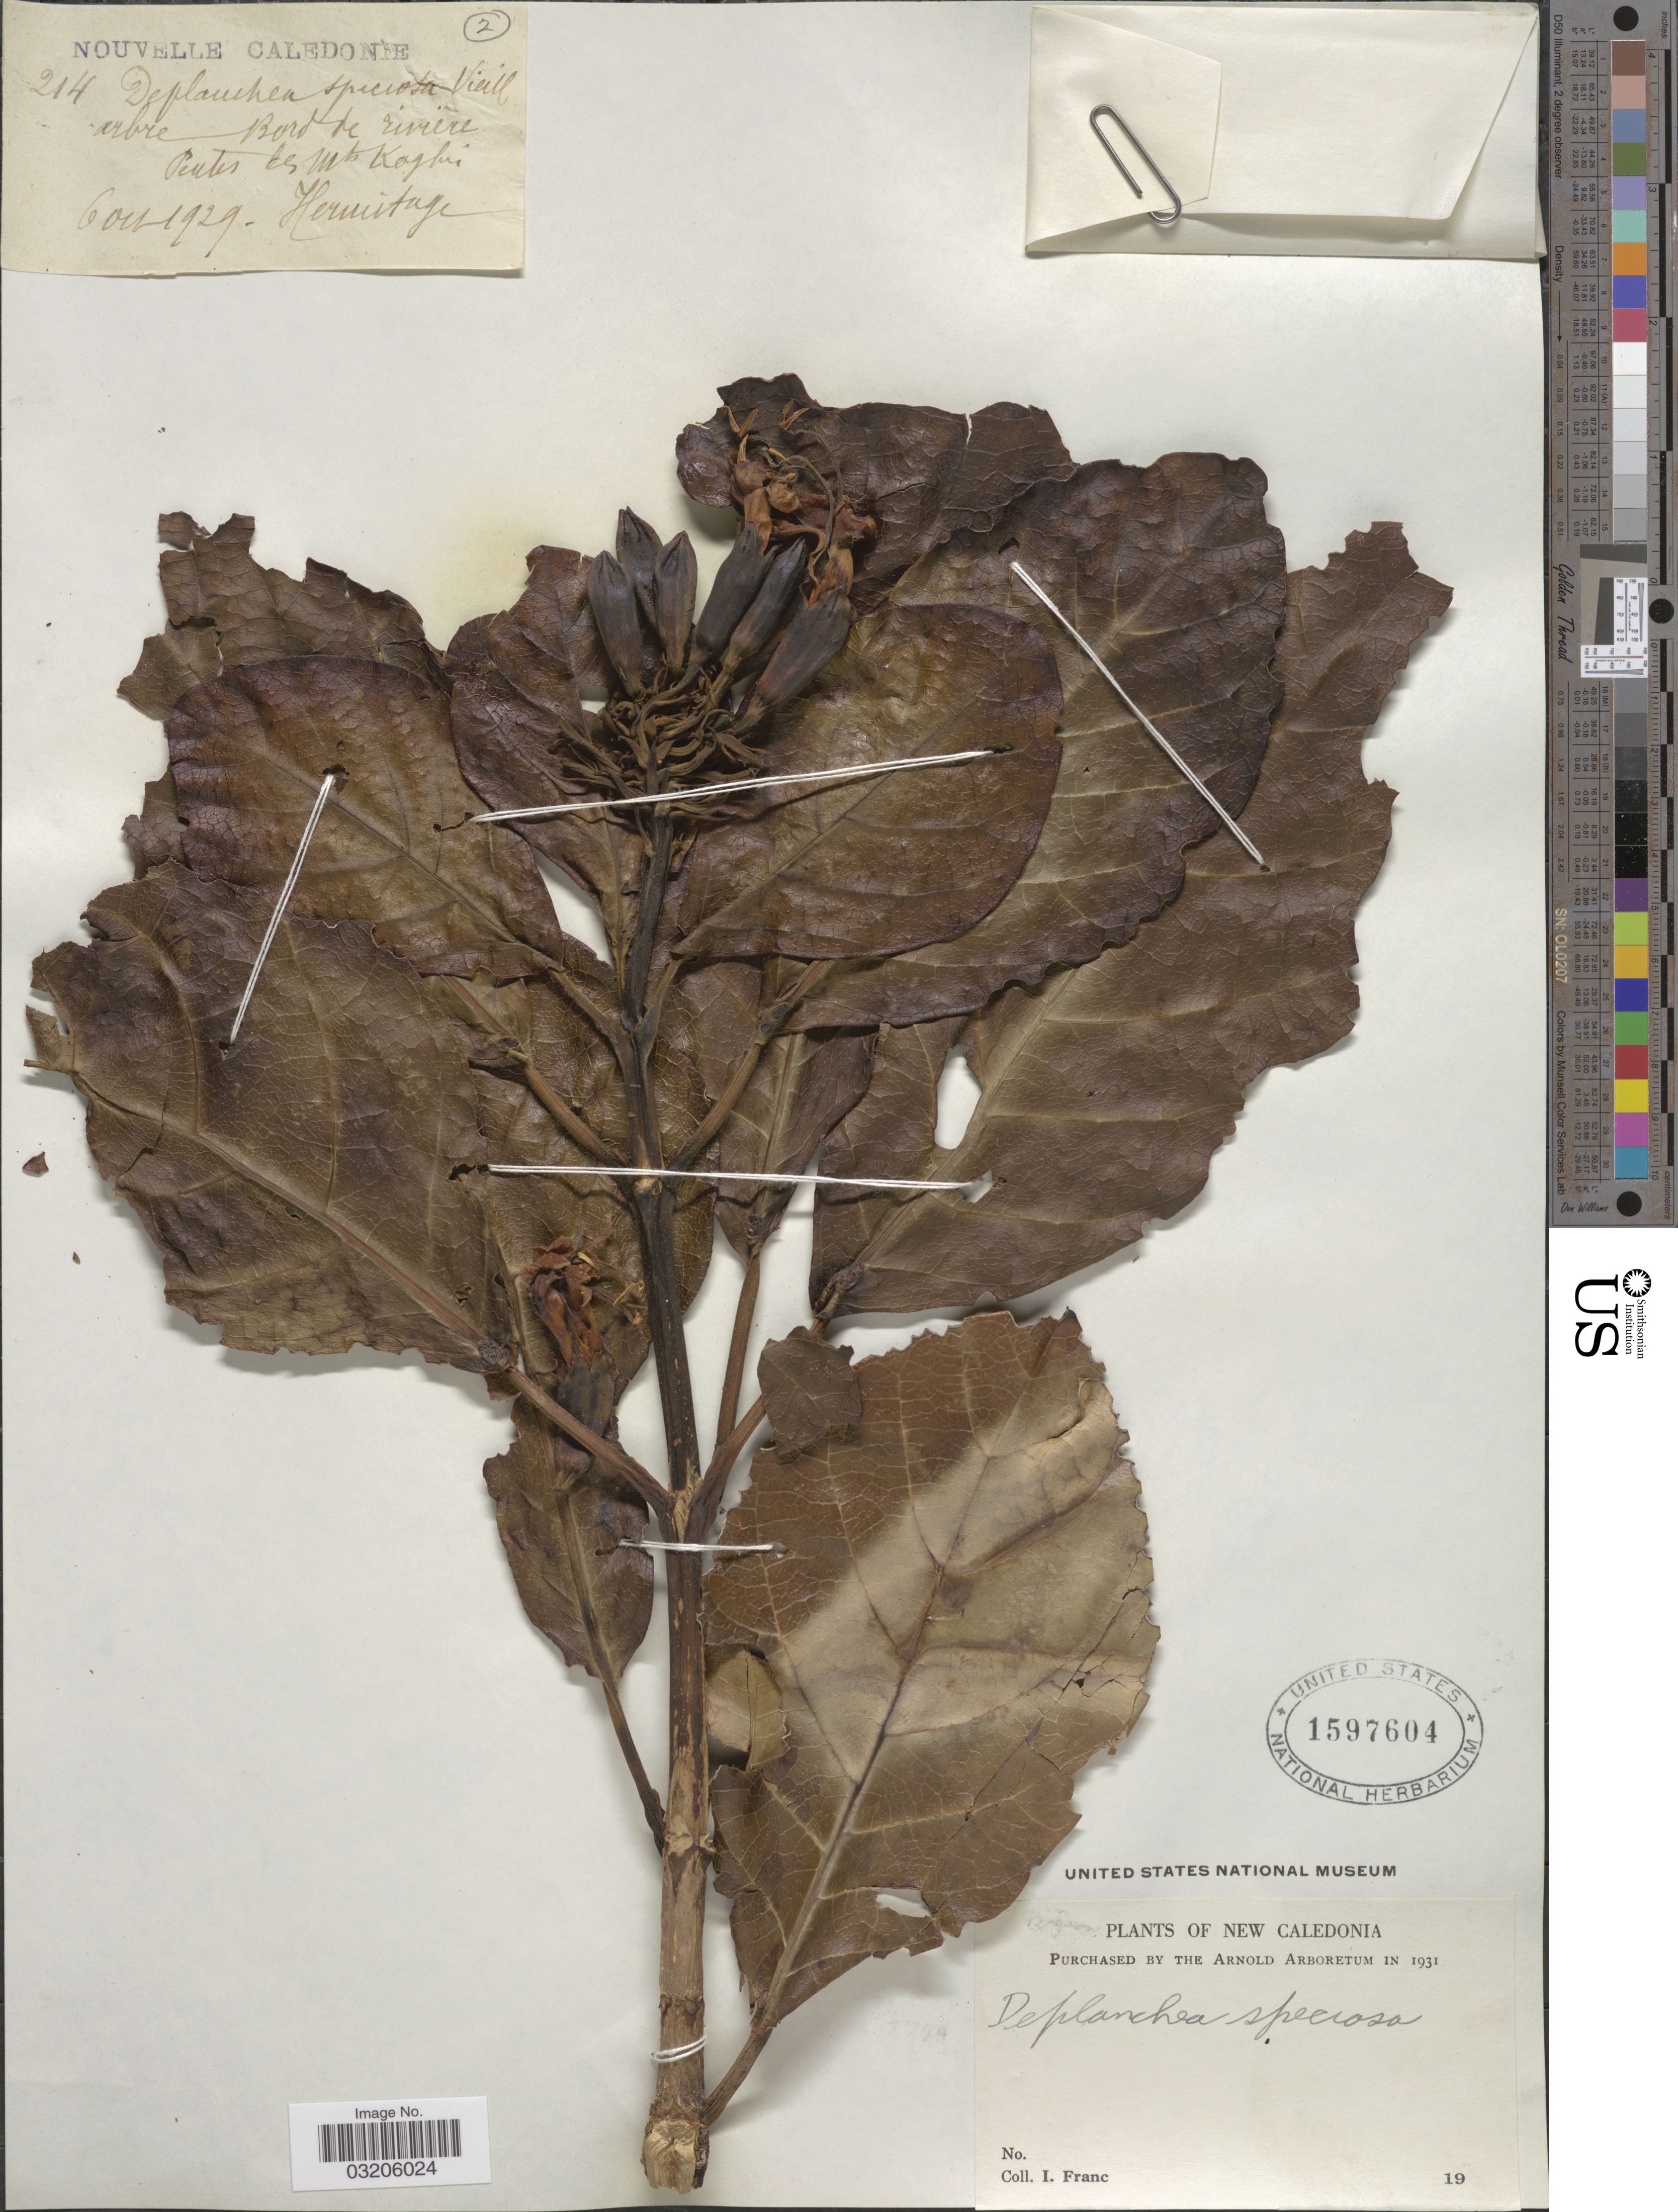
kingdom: Plantae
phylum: Tracheophyta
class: Magnoliopsida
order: Lamiales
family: Bignoniaceae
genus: Deplanchea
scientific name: Deplanchea speciosa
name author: Vieill.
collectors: I. Franc & Hermitage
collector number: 214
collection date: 1929-10-06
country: New Caledonia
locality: Arbre Bord de riviere Pentes de Mts. Koghi.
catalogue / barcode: US 1597604